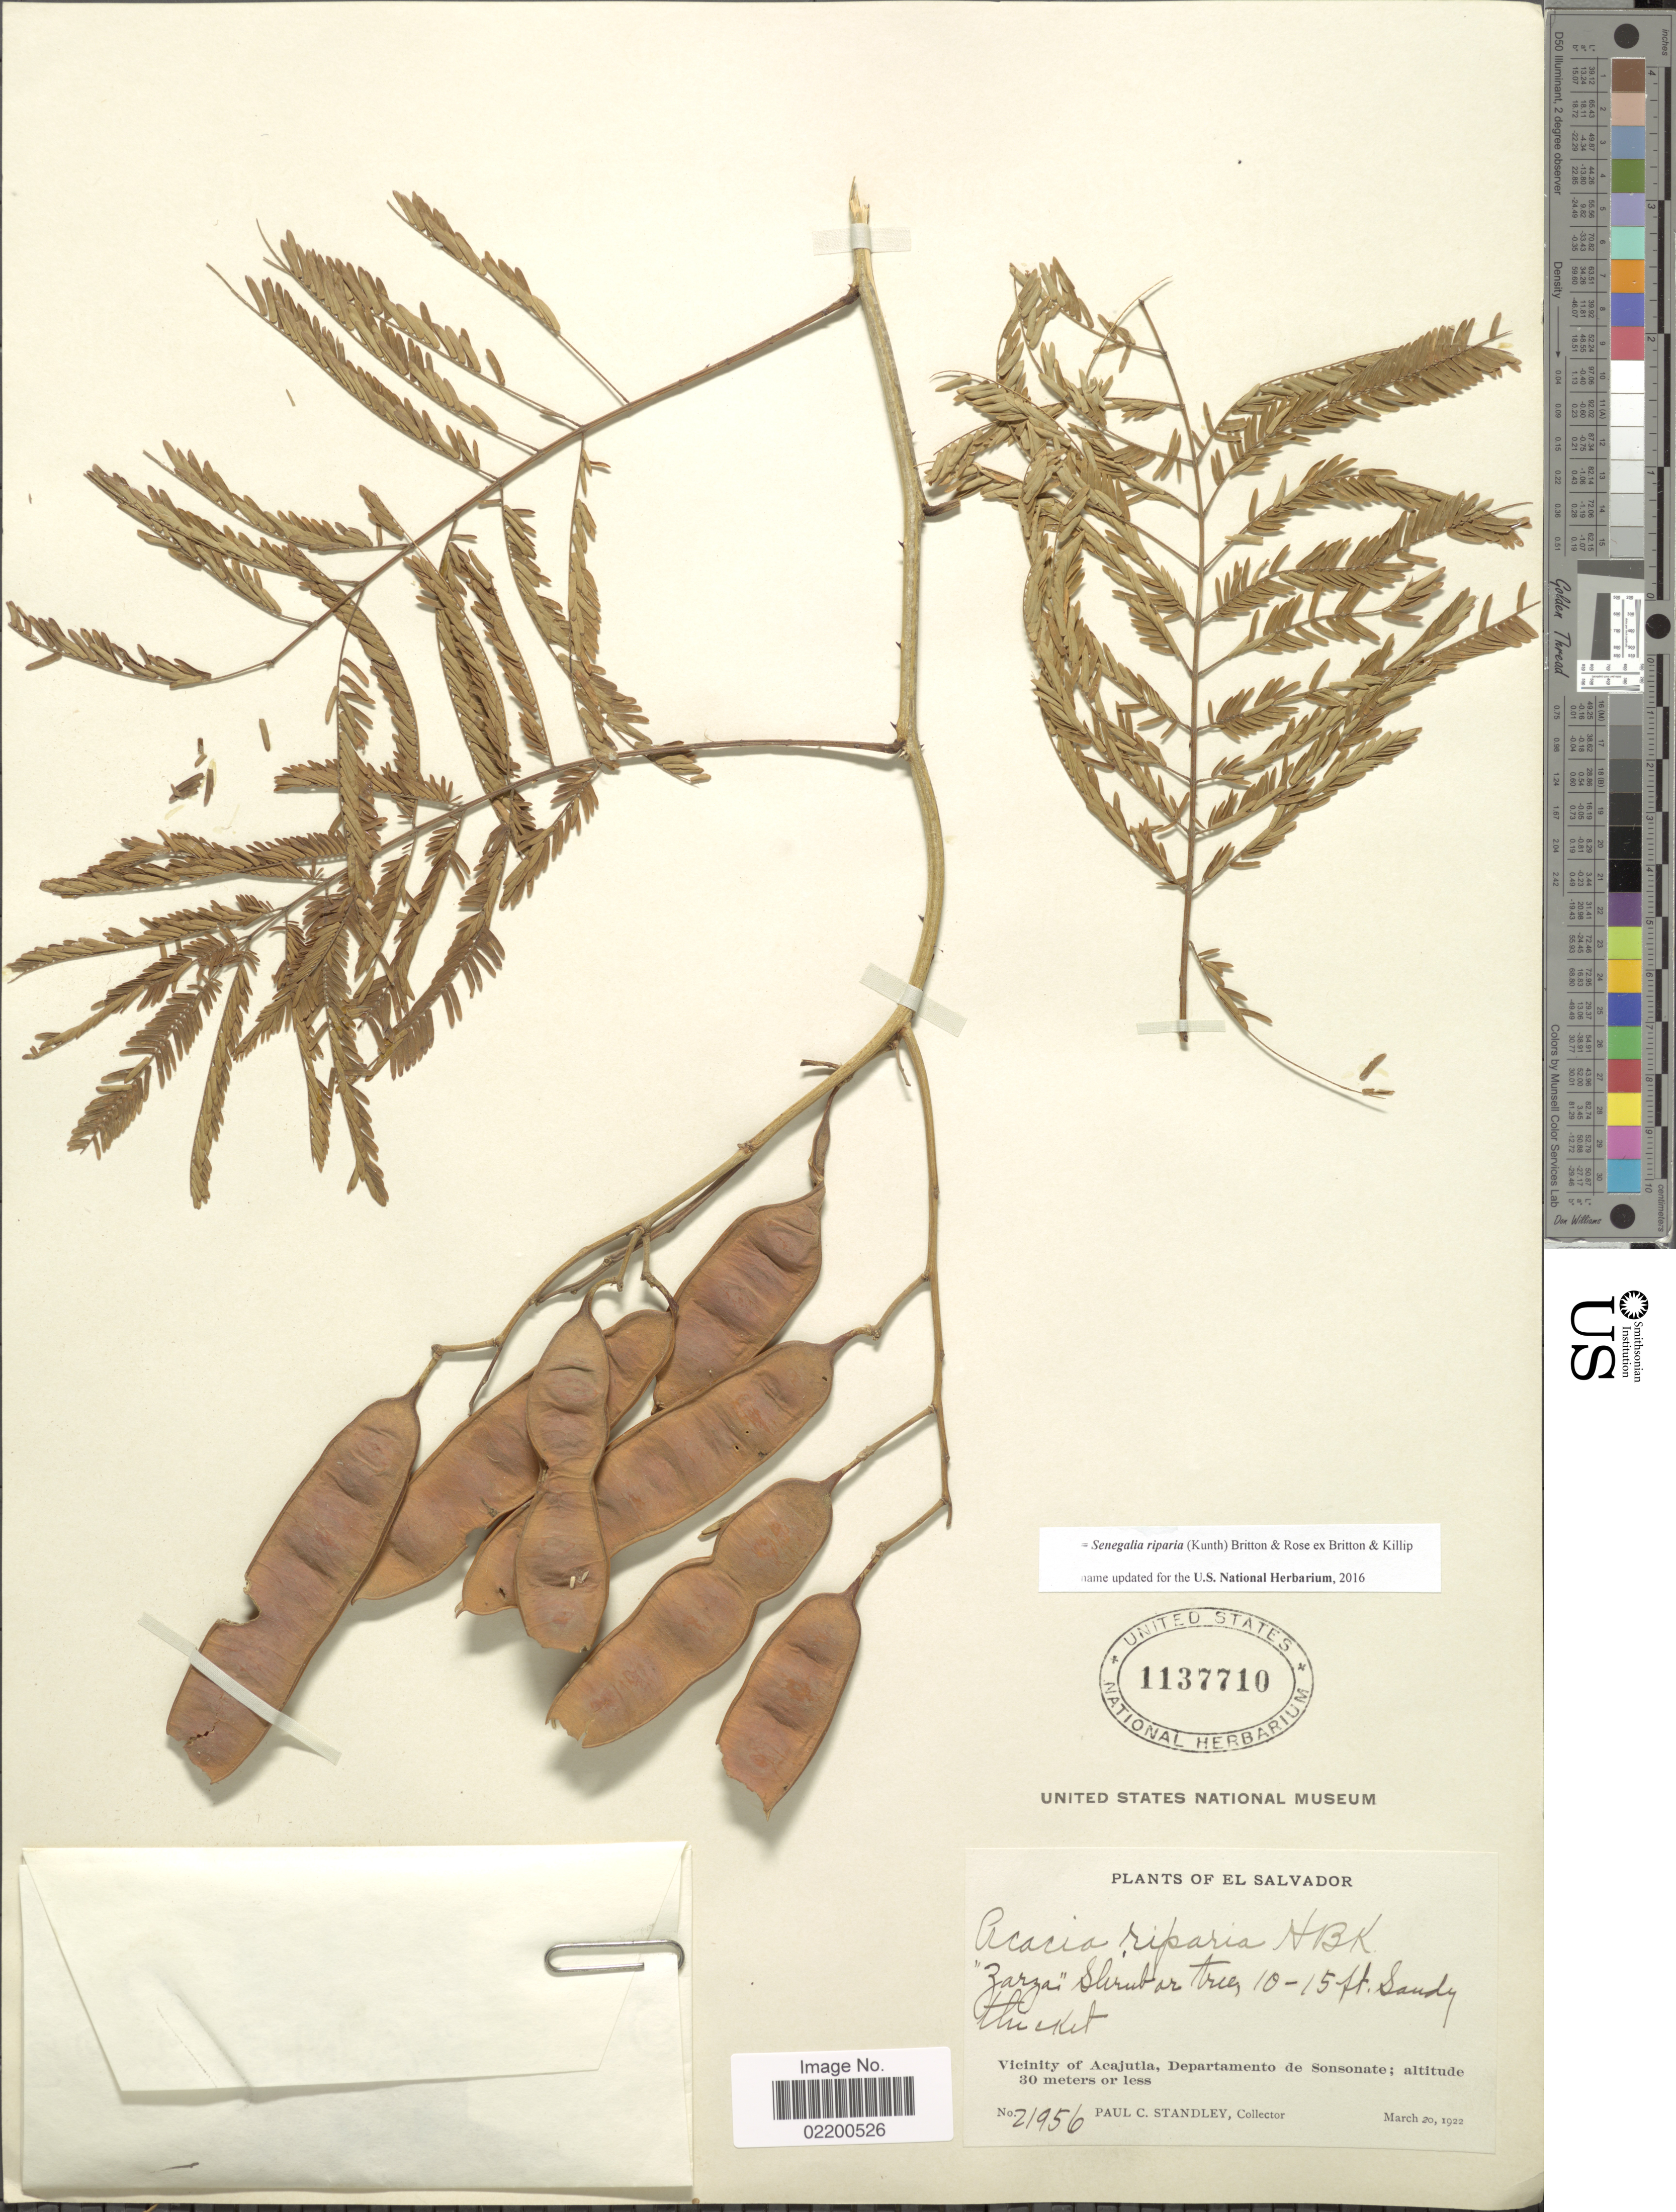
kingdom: Plantae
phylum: Tracheophyta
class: Magnoliopsida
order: Fabales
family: Fabaceae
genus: Senegalia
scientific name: Senegalia riparia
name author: (Kunth) Britton & Rose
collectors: P. C. Standley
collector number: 21956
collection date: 1922-03-20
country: El Salvador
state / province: Sonsonate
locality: Vicinity of Acajutla, Departamento de Sonsonate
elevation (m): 30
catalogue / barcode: US 1137710